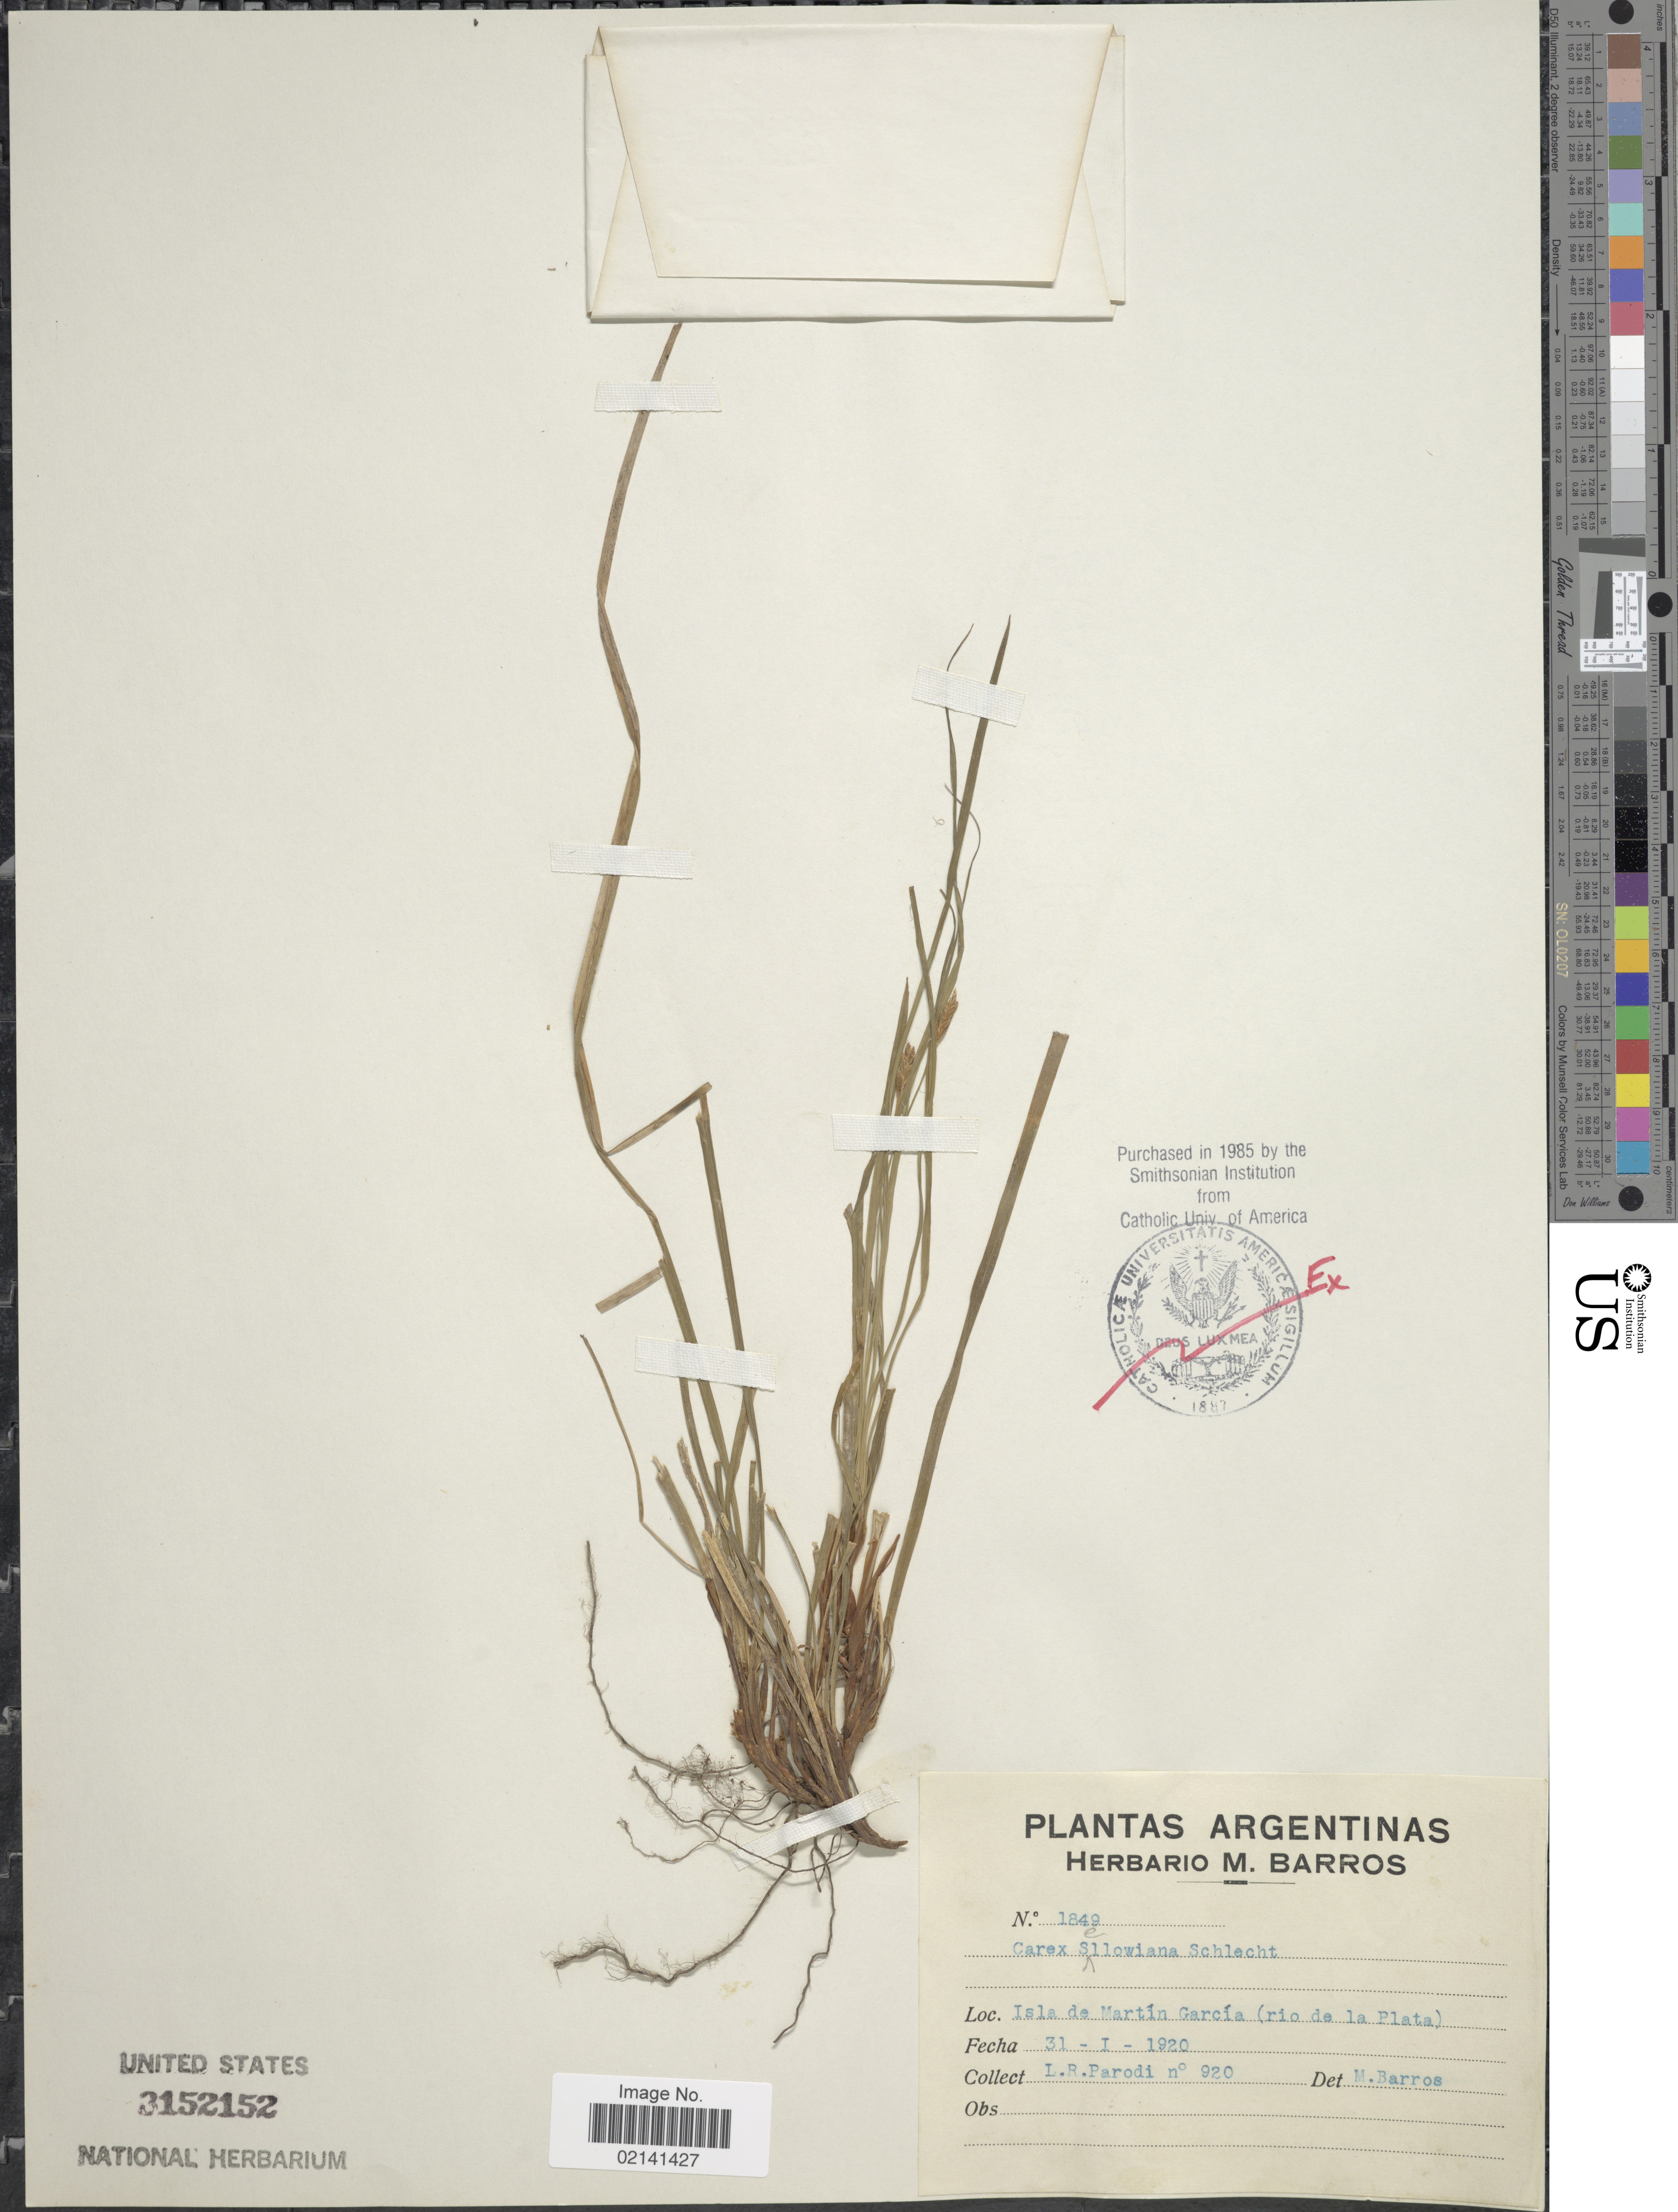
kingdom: Plantae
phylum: Tracheophyta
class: Liliopsida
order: Poales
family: Cyperaceae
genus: Carex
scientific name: Carex sellowiana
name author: Schltdl.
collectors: L. R. Parodi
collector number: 920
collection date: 1920-01-31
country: Argentina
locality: Isla de Martin Garcia (rio de la Plata).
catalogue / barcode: US 3152152